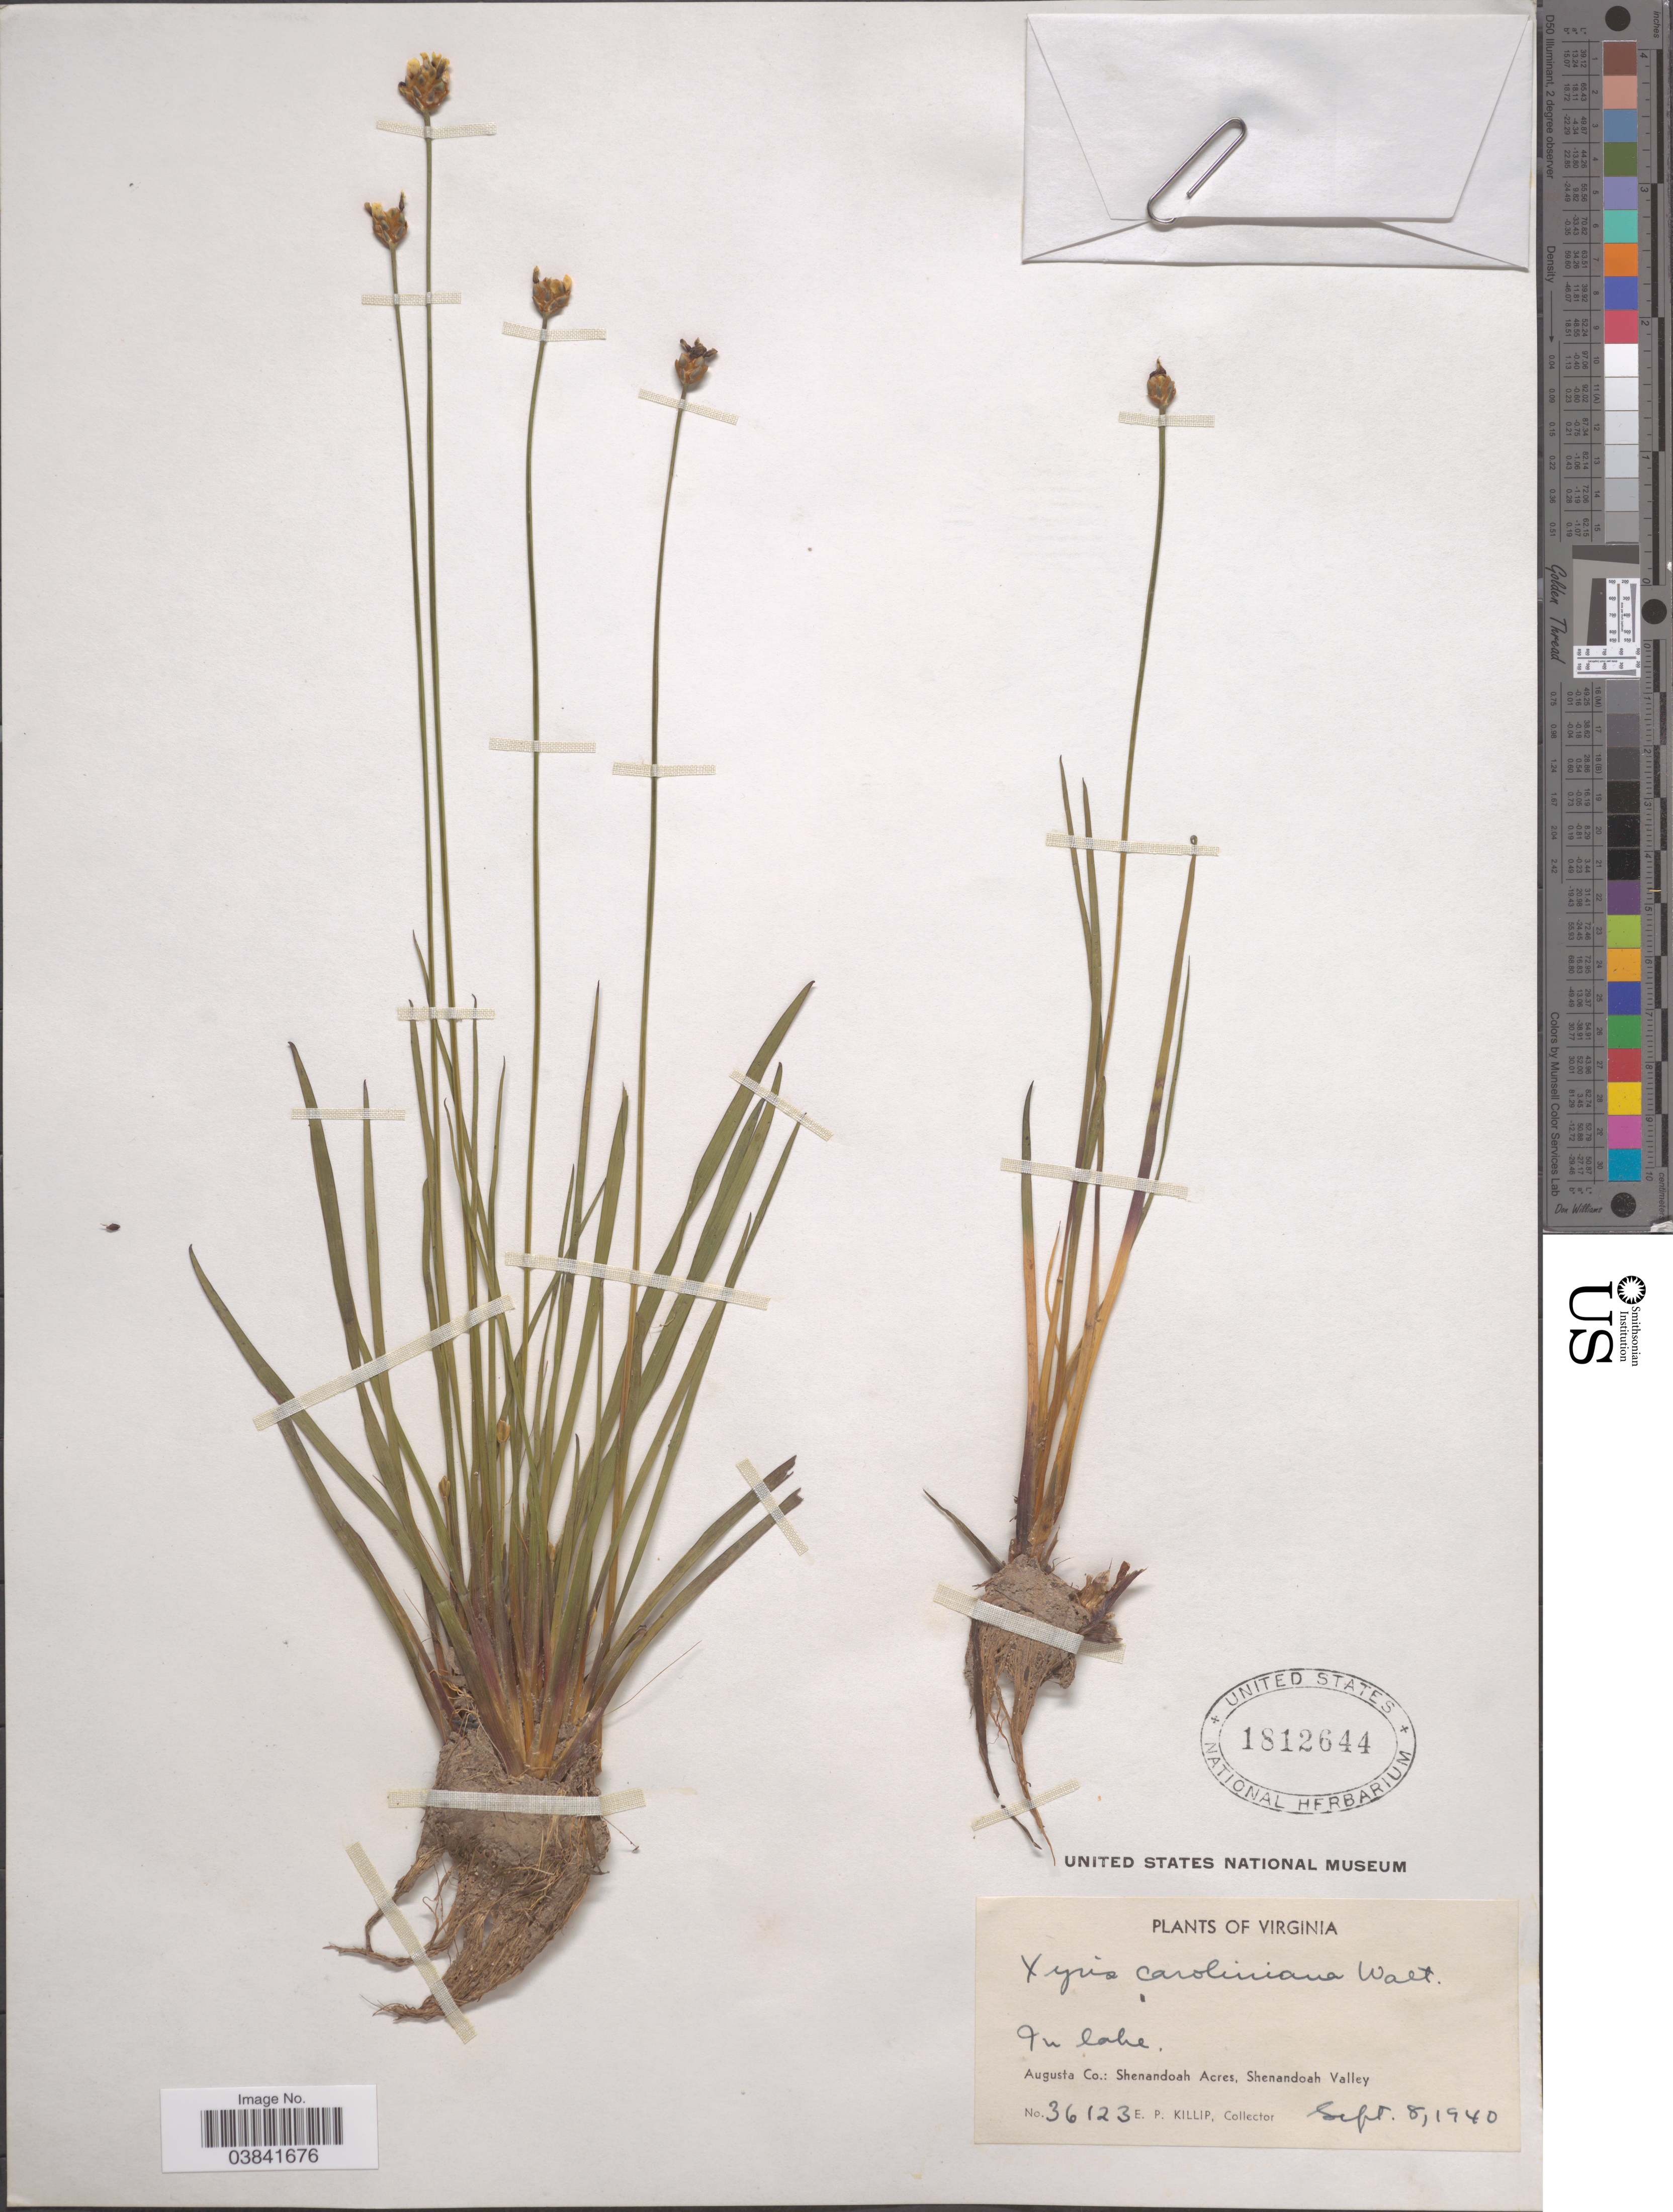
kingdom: Plantae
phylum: Tracheophyta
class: Liliopsida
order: Poales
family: Xyridaceae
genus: Xyris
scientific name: Xyris jupicai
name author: Rich.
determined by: Strong, Mark T., (BOT), Smithsonian Institution - National Museum of Natural History (UNITED STATES)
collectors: E. P. Killip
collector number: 36123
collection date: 1940-09-08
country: United States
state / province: Virginia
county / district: Augusta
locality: Augusta Co.: Shenandoah Acres, Shenandoah Valley.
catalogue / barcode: US 1812644